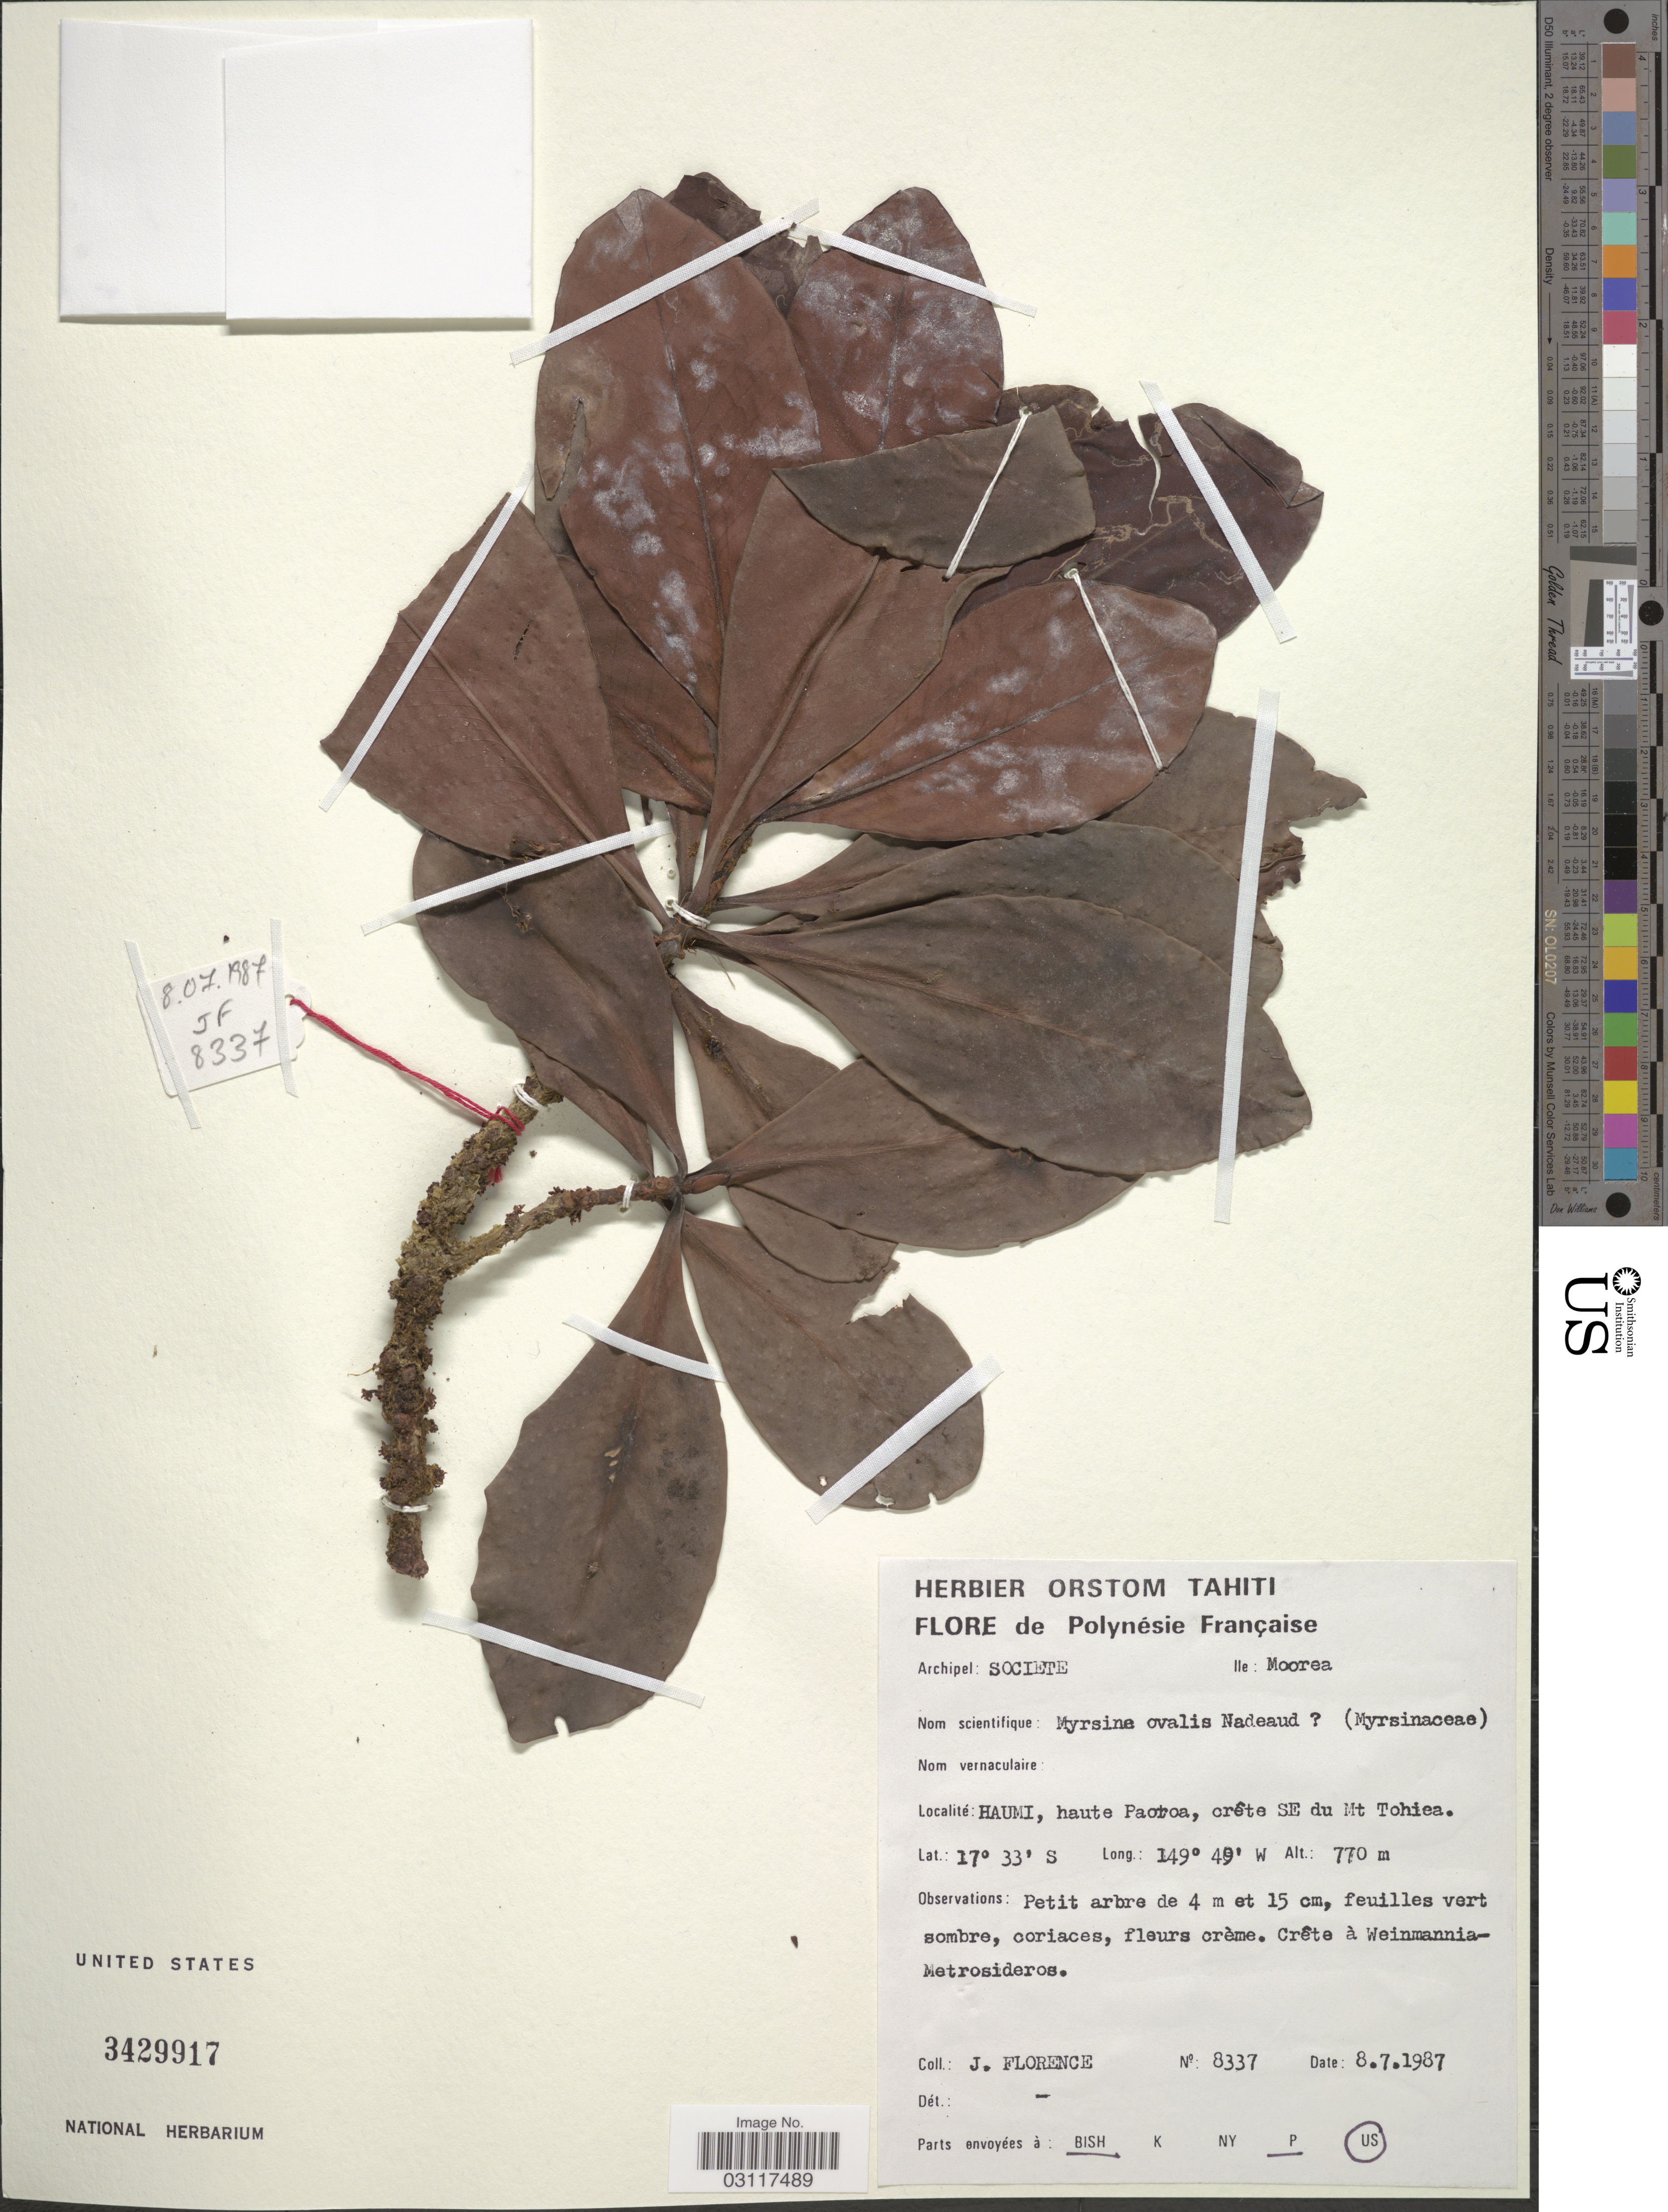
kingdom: Plantae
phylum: Tracheophyta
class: Magnoliopsida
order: Ericales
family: Primulaceae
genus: Myrsine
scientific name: Myrsine ovalis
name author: Nadeaud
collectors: J. Florence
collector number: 8337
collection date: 1987-07-08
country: French Polynesia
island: Moorea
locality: Archipel: Societe, Ile: Moorea, Haumi, haute Paoroa, crête SE du Mt Tohiea.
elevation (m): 770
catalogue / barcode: US 3429917